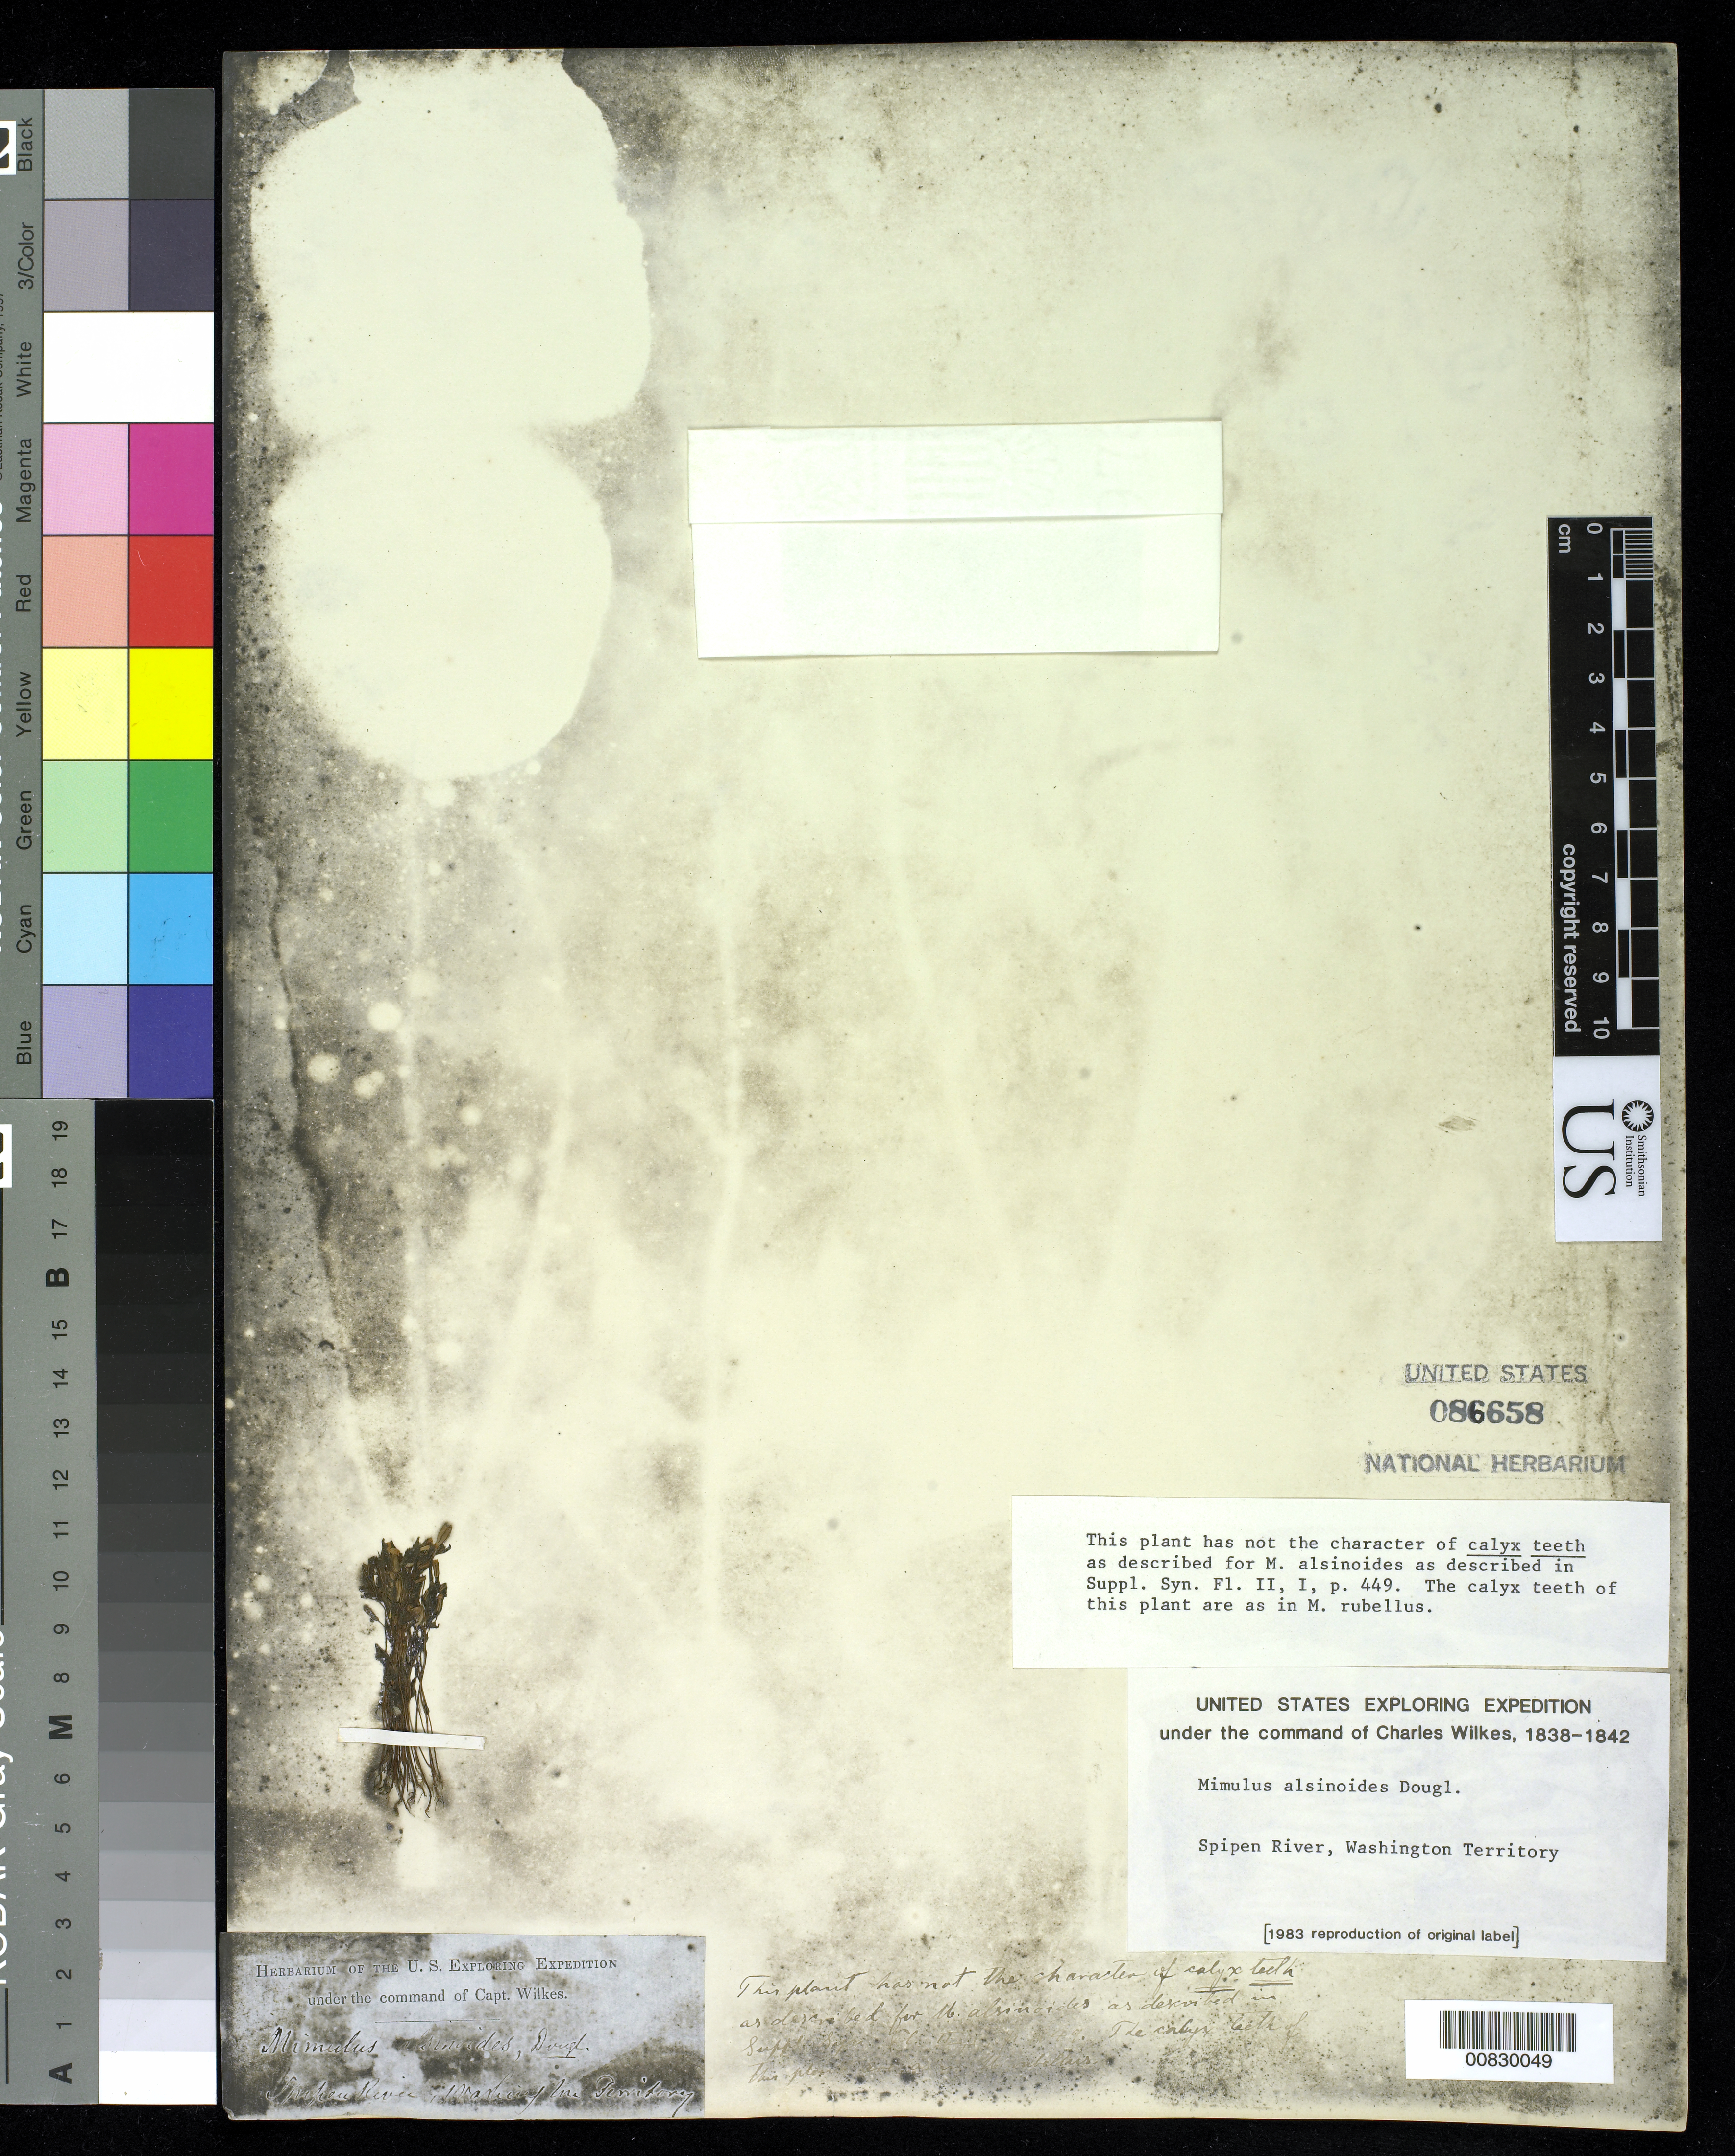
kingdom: Plantae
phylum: Tracheophyta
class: Magnoliopsida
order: Lamiales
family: Phrymaceae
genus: Mimulus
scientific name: Mimulus alsinoides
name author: Douglas ex Benth.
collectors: Wilkes Explor. Exped.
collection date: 1838/1842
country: United States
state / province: Washington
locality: Spipen River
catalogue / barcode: US 86658